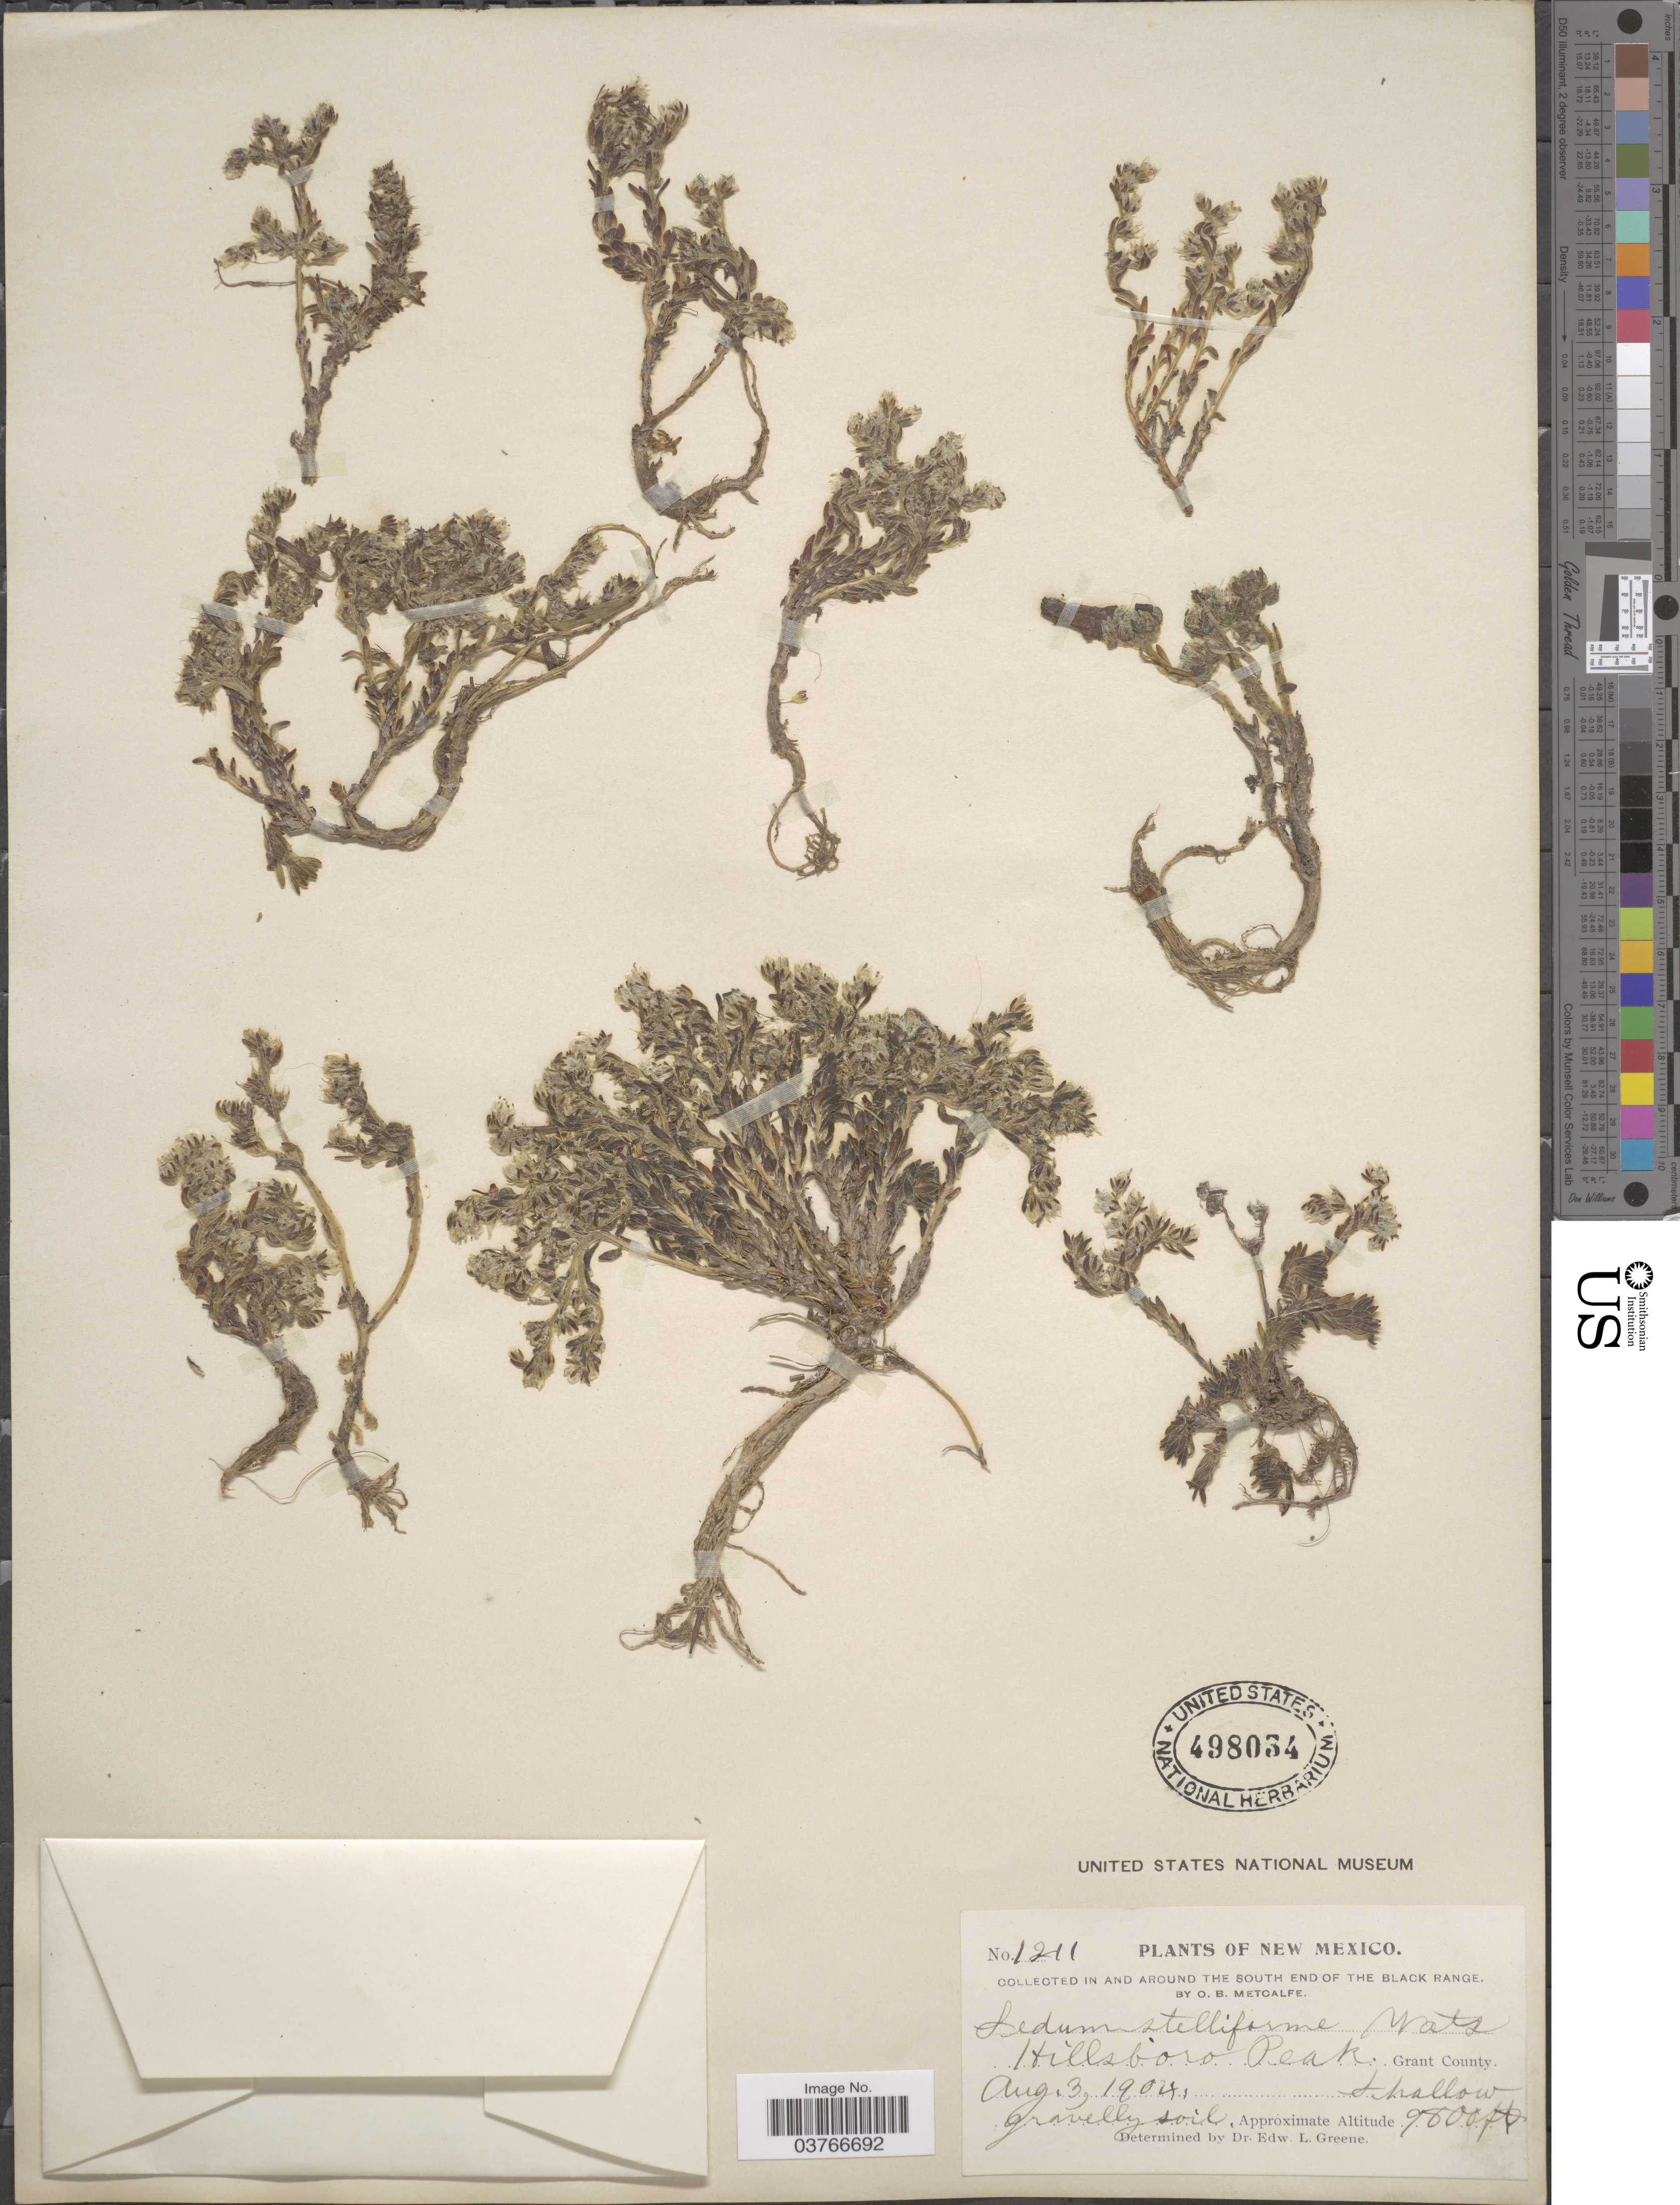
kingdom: Plantae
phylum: Tracheophyta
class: Magnoliopsida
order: Saxifragales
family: Crassulaceae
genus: Sedum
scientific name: Sedum stelliforme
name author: S. Watson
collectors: O. B. Metcalfe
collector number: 1211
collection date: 1904-08-03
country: United States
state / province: New Mexico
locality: In and around the South end of the Black Range. Hillsboro Peak. Grant County. + hallow.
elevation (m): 2987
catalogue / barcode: US 498034